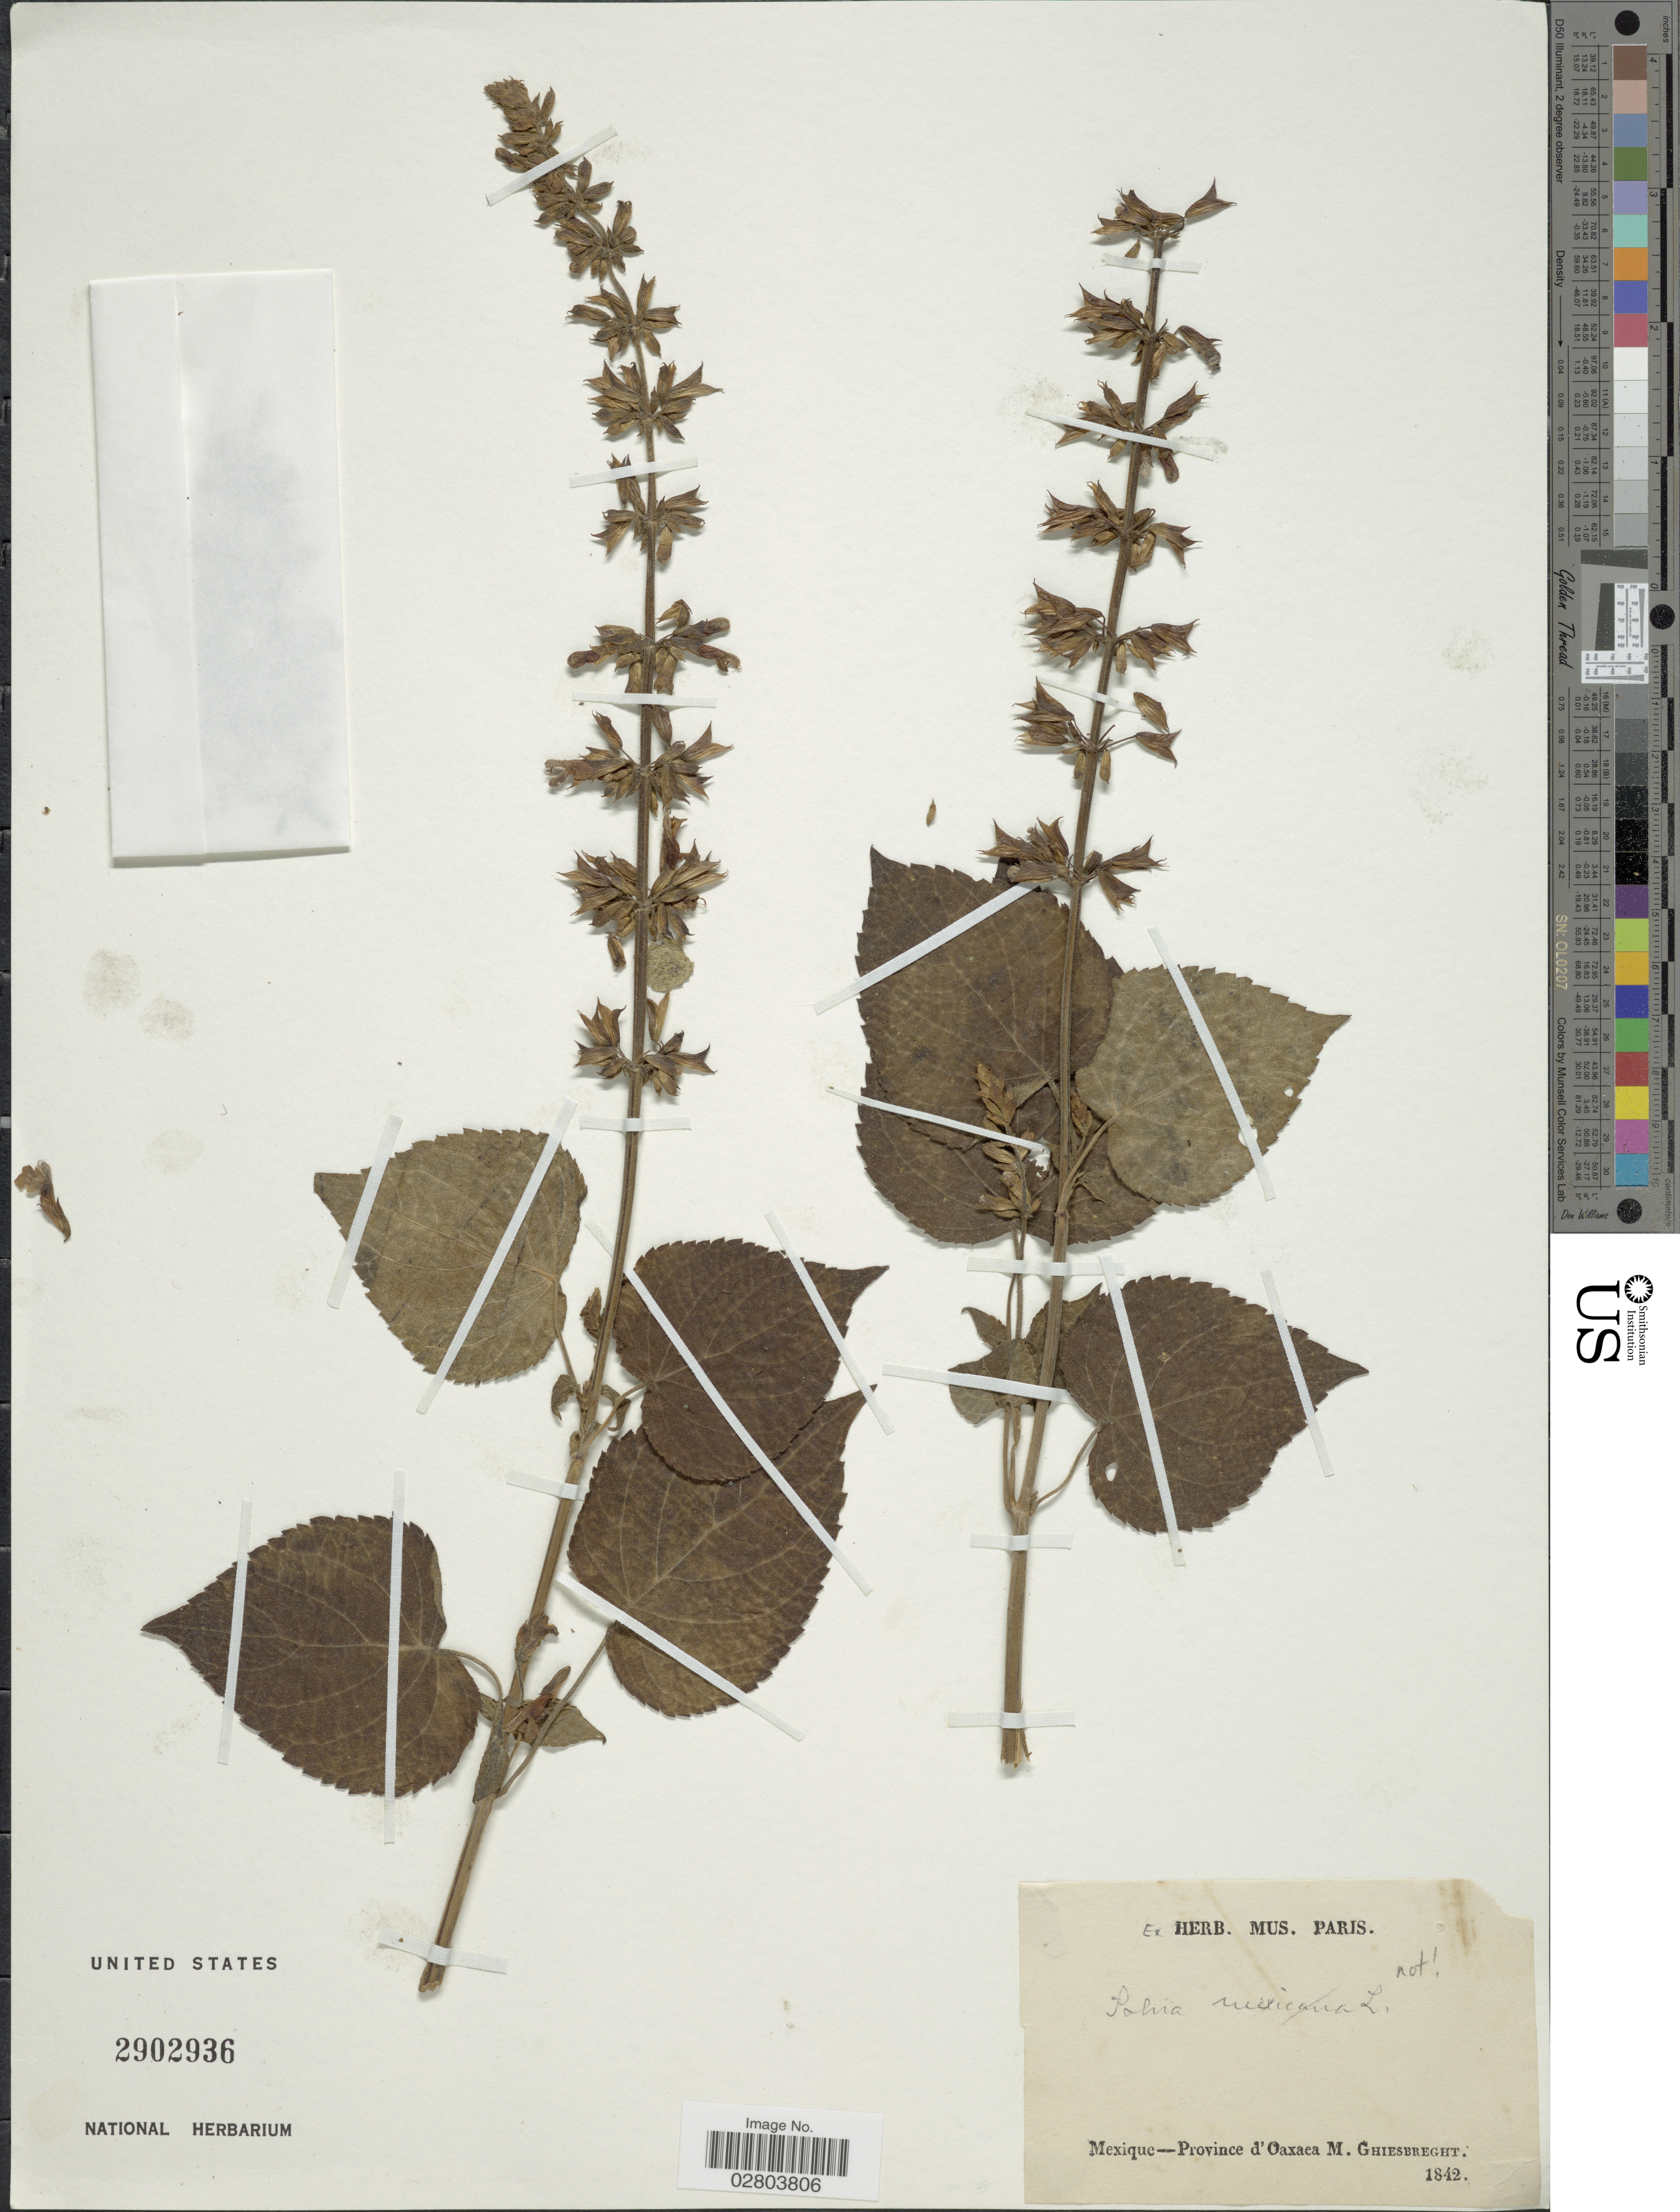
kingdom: Plantae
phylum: Tracheophyta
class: Magnoliopsida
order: Lamiales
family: Lamiaceae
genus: Salvia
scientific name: Salvia sp.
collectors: M. Ghiesbreght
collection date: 1842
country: Mexico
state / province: Oaxaca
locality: Mexique - Province d'Oaxaca.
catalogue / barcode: US 2902936